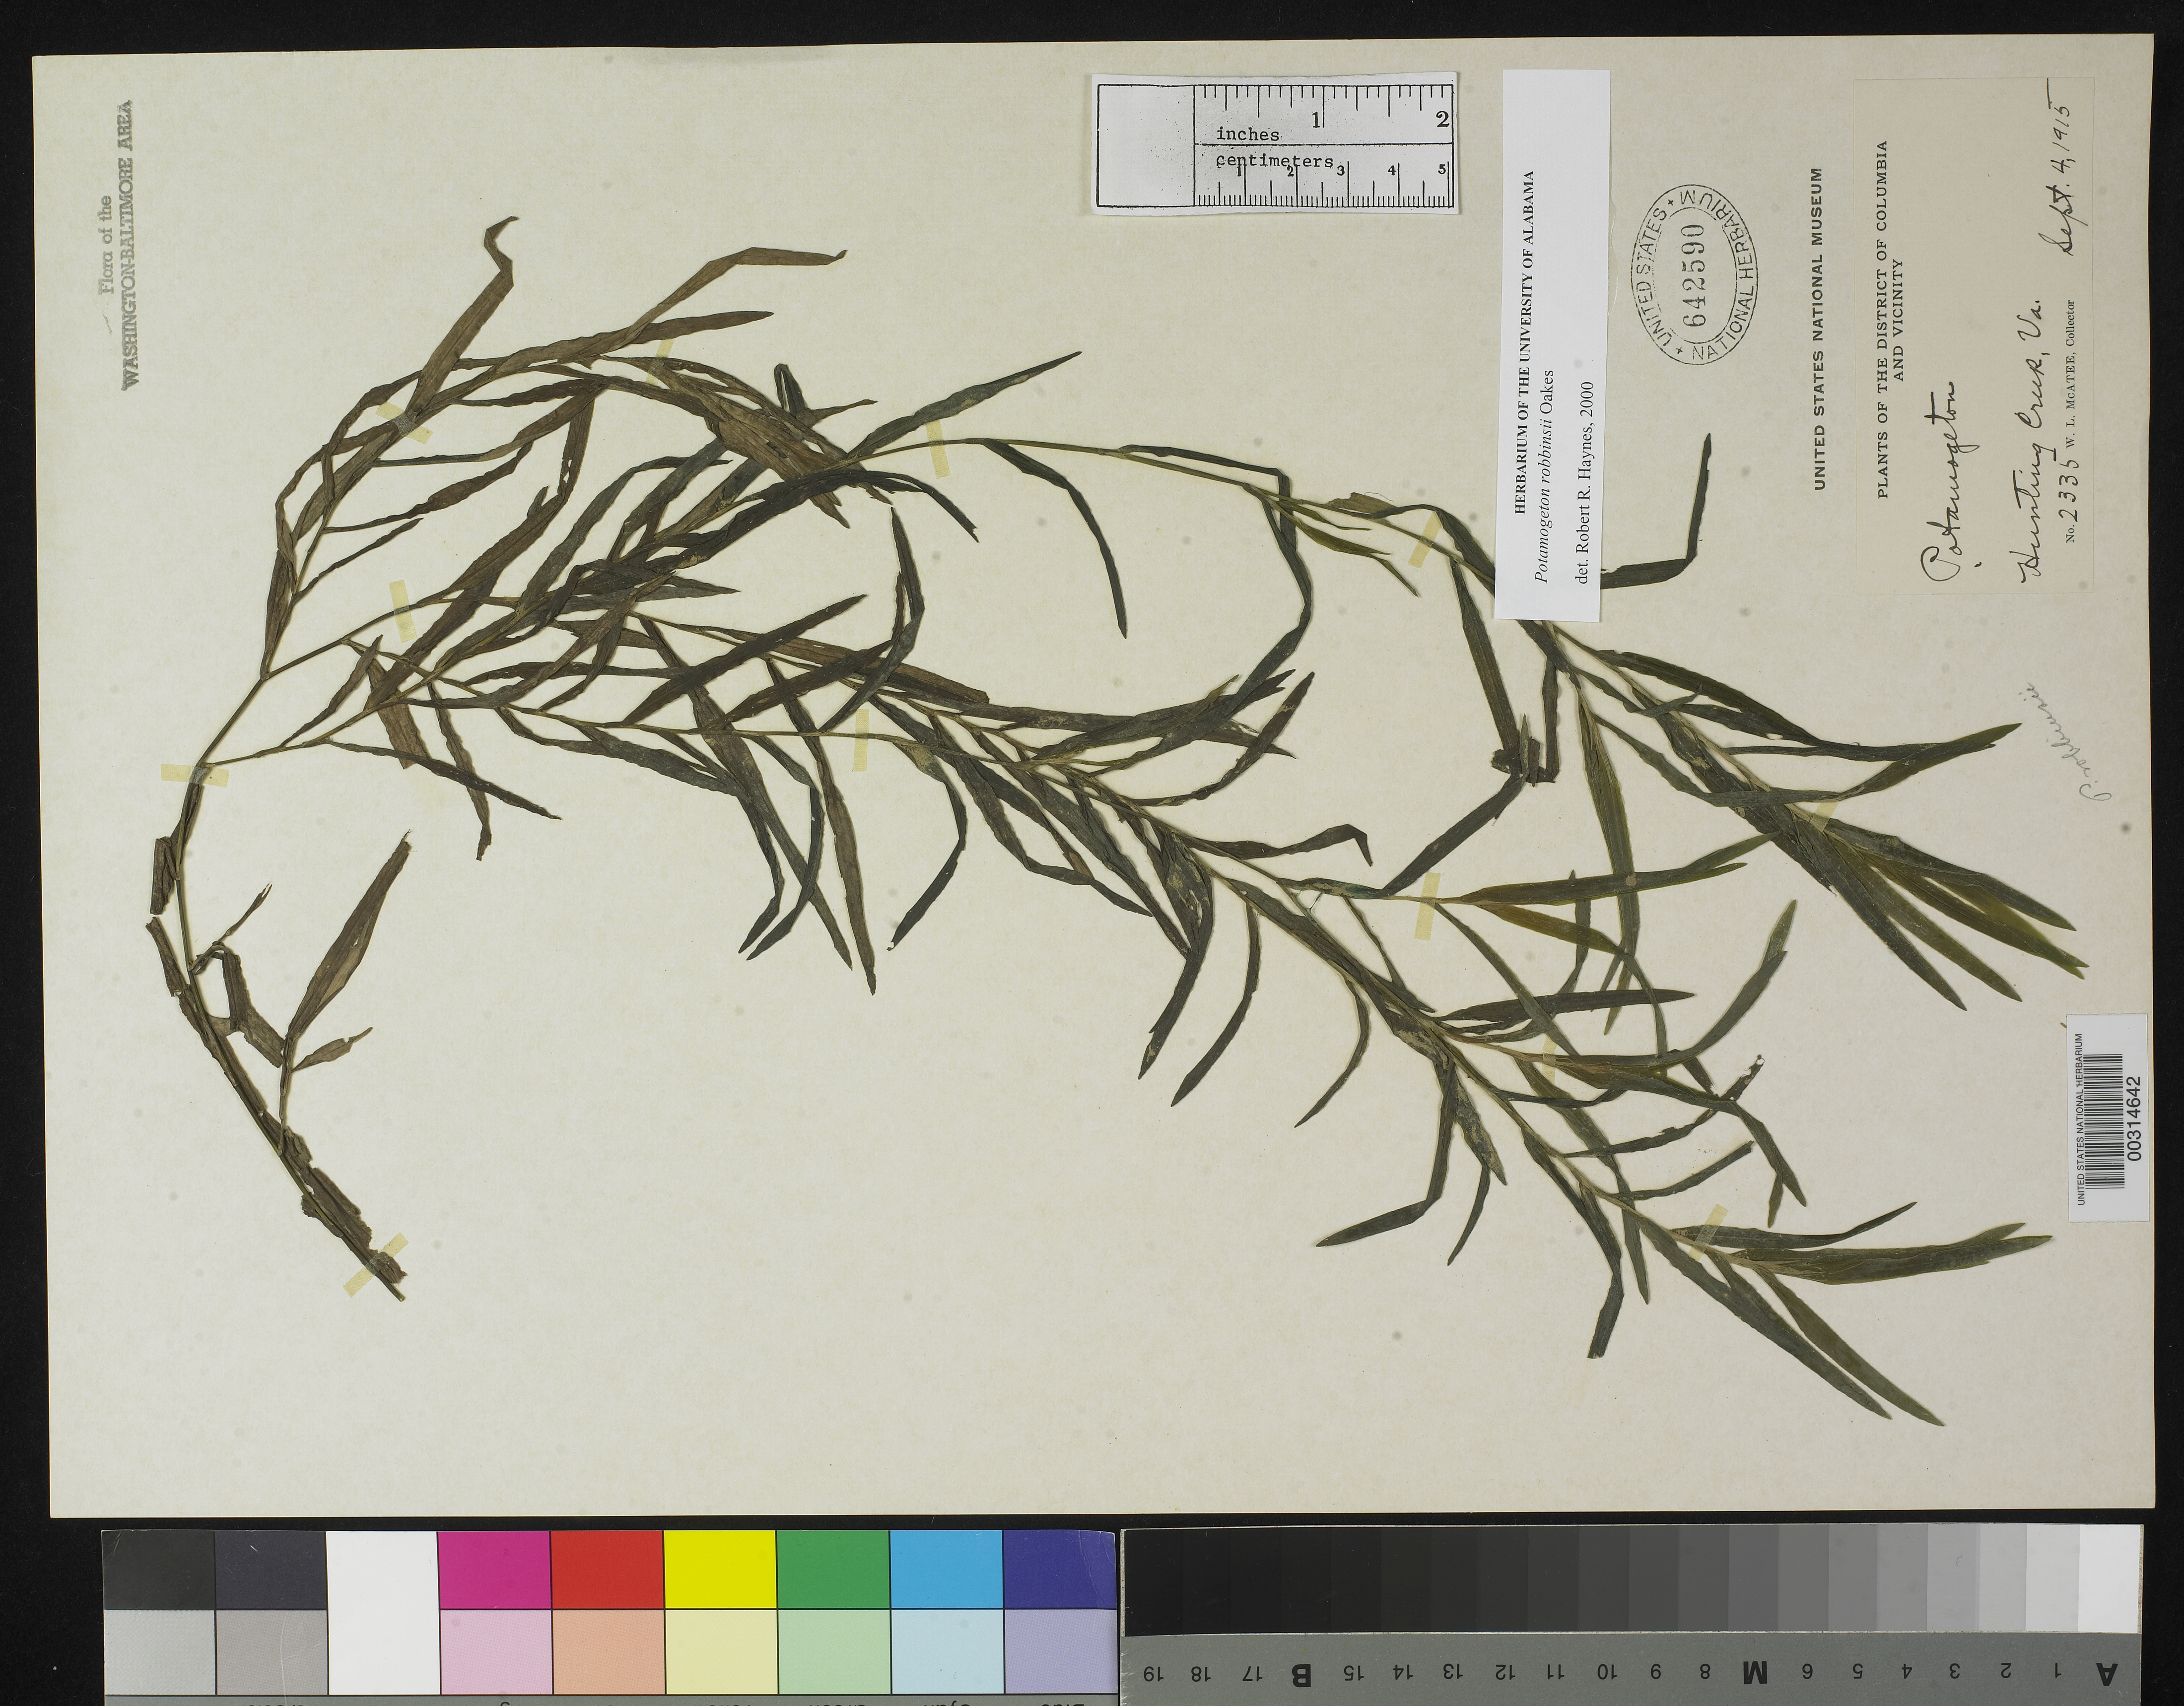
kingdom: Plantae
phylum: Tracheophyta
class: Liliopsida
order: Alismatales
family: Potamogetonaceae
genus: Potamogeton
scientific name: Potamogeton robbinsii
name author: Oakes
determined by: Haynes, R. R.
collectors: W. McAtee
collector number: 2335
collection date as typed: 04 Sep 1915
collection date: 1915-09-04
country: United States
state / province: Virginia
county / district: Fairfax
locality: Hunting Creek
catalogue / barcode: US 642590